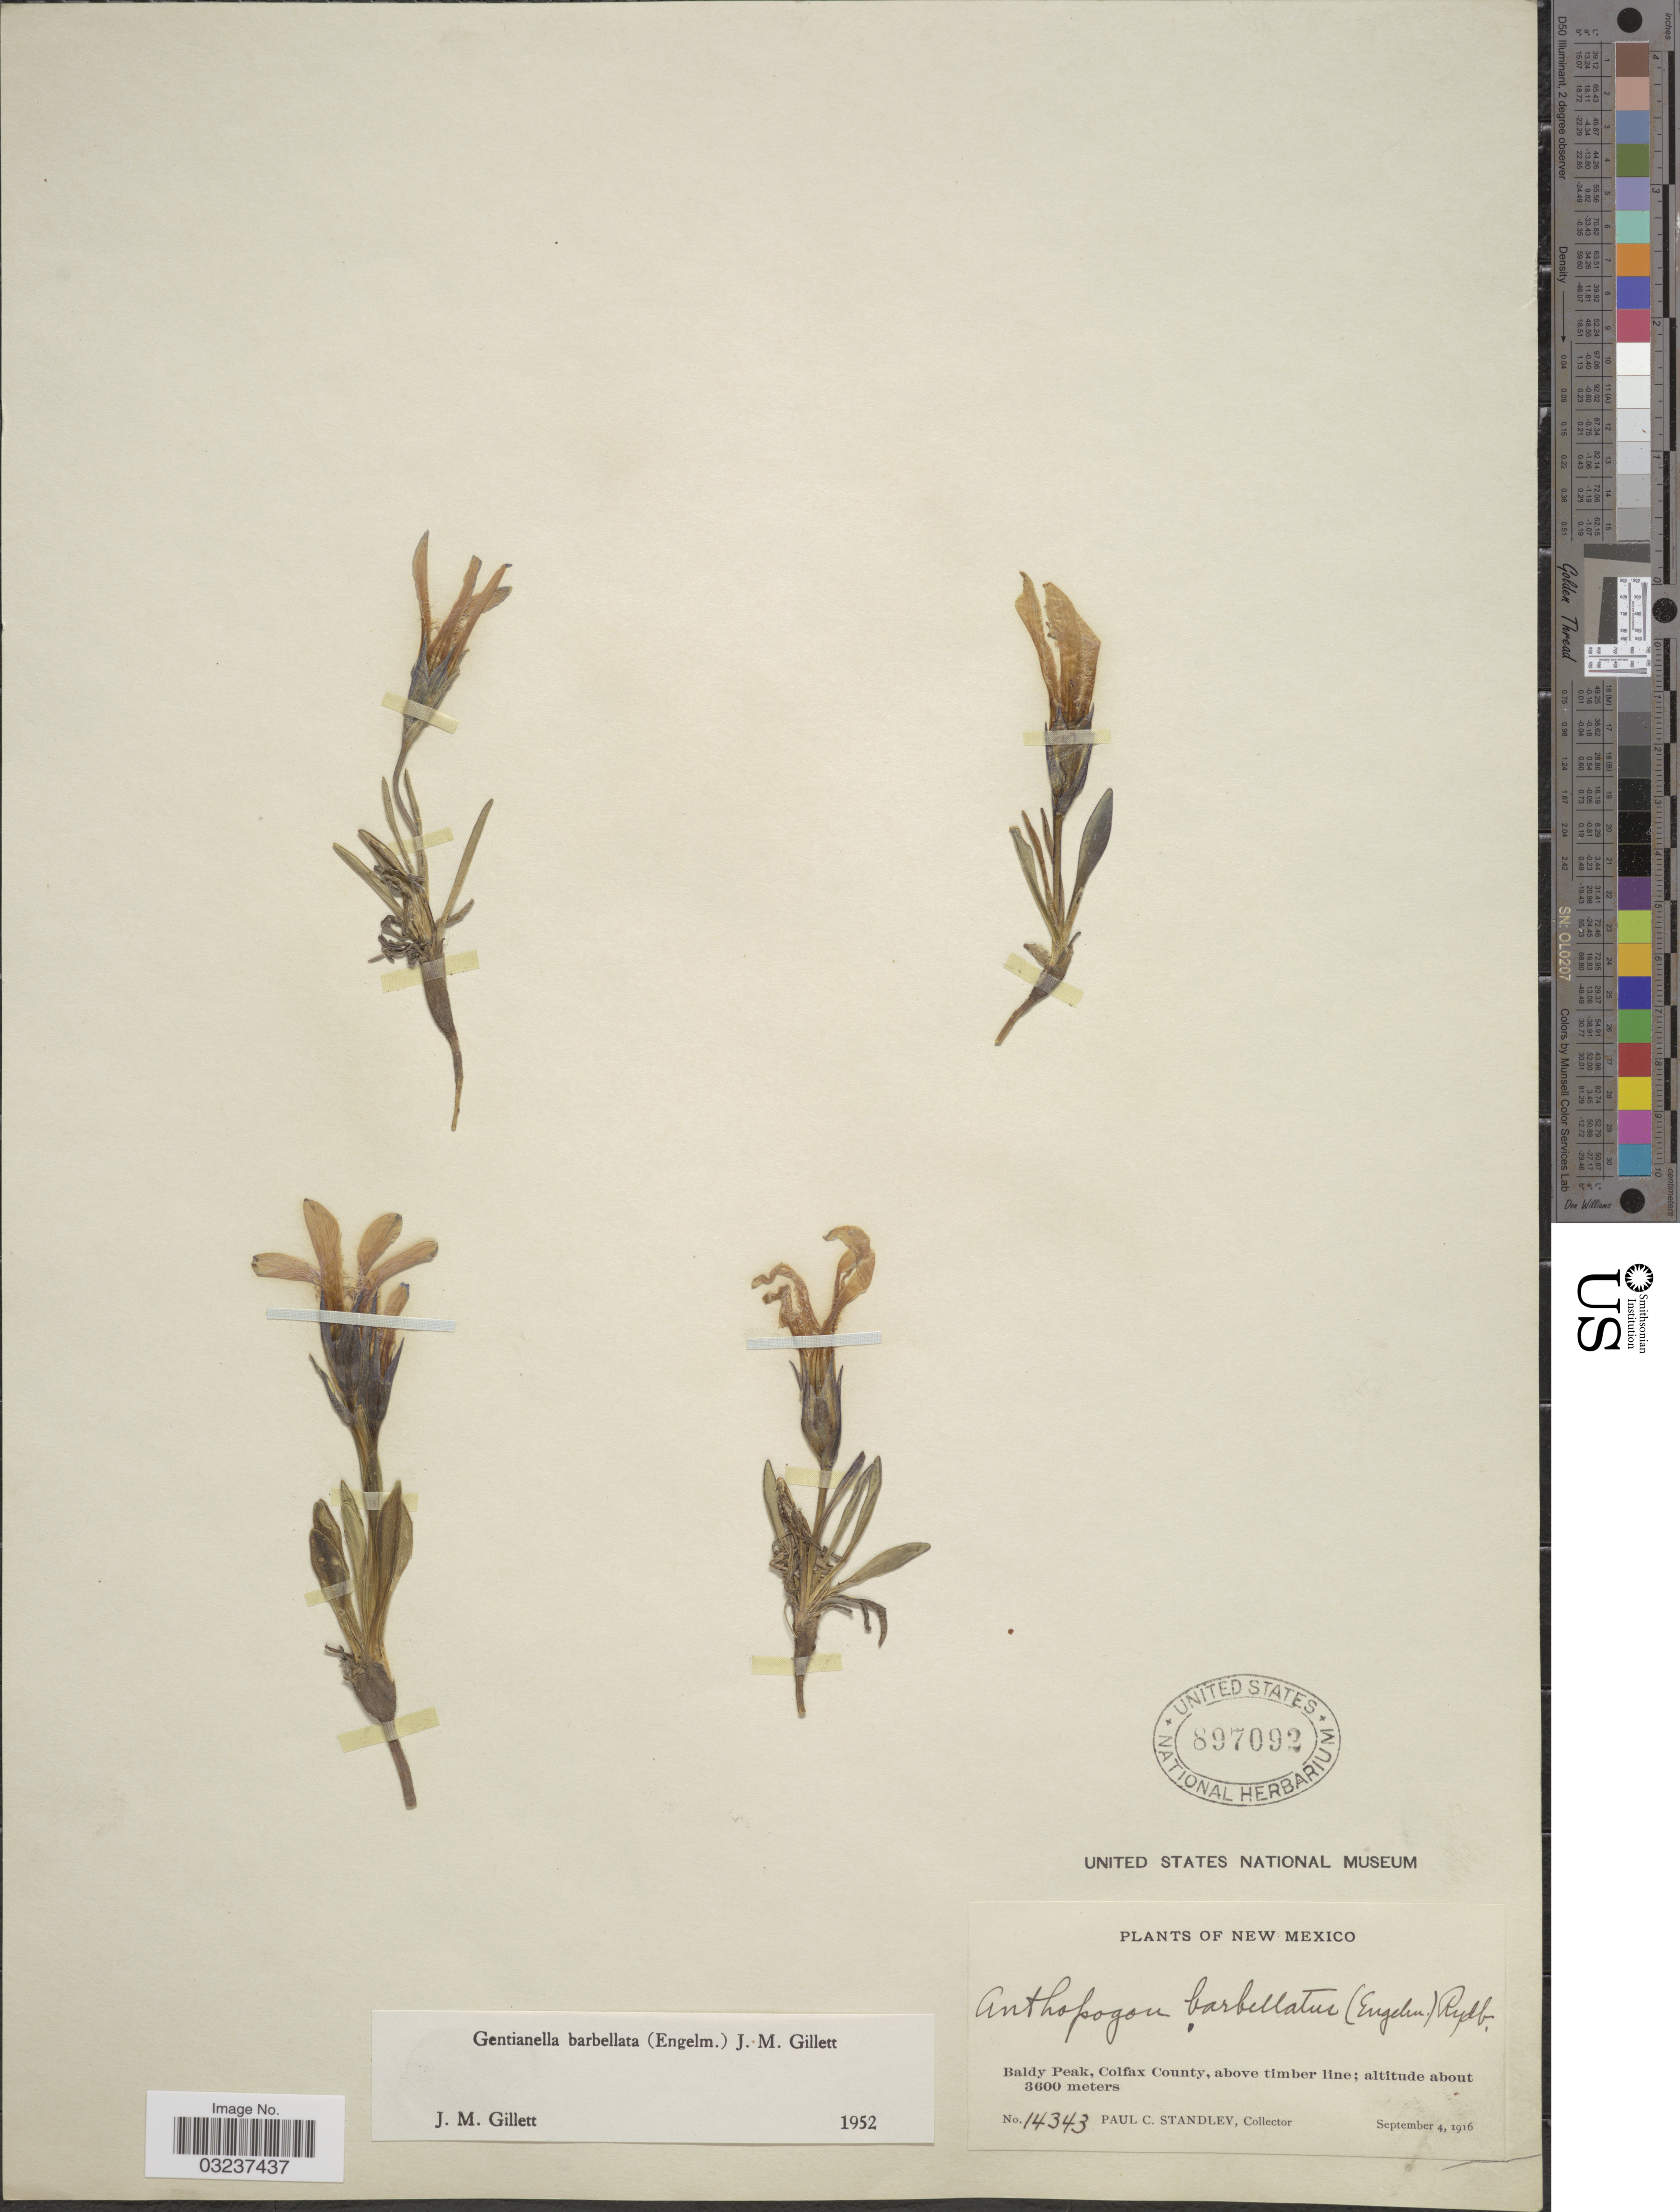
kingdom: Plantae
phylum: Tracheophyta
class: Magnoliopsida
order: Gentianales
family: Gentianaceae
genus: Gentianella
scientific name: Gentianella barbellata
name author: (Engelm.) J.M. Gillett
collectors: P. C. Standley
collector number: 14343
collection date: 1916-09-04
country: United States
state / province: New Mexico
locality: Baldy Peak, Colfax County, above timber line.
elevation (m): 3600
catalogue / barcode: US 897092